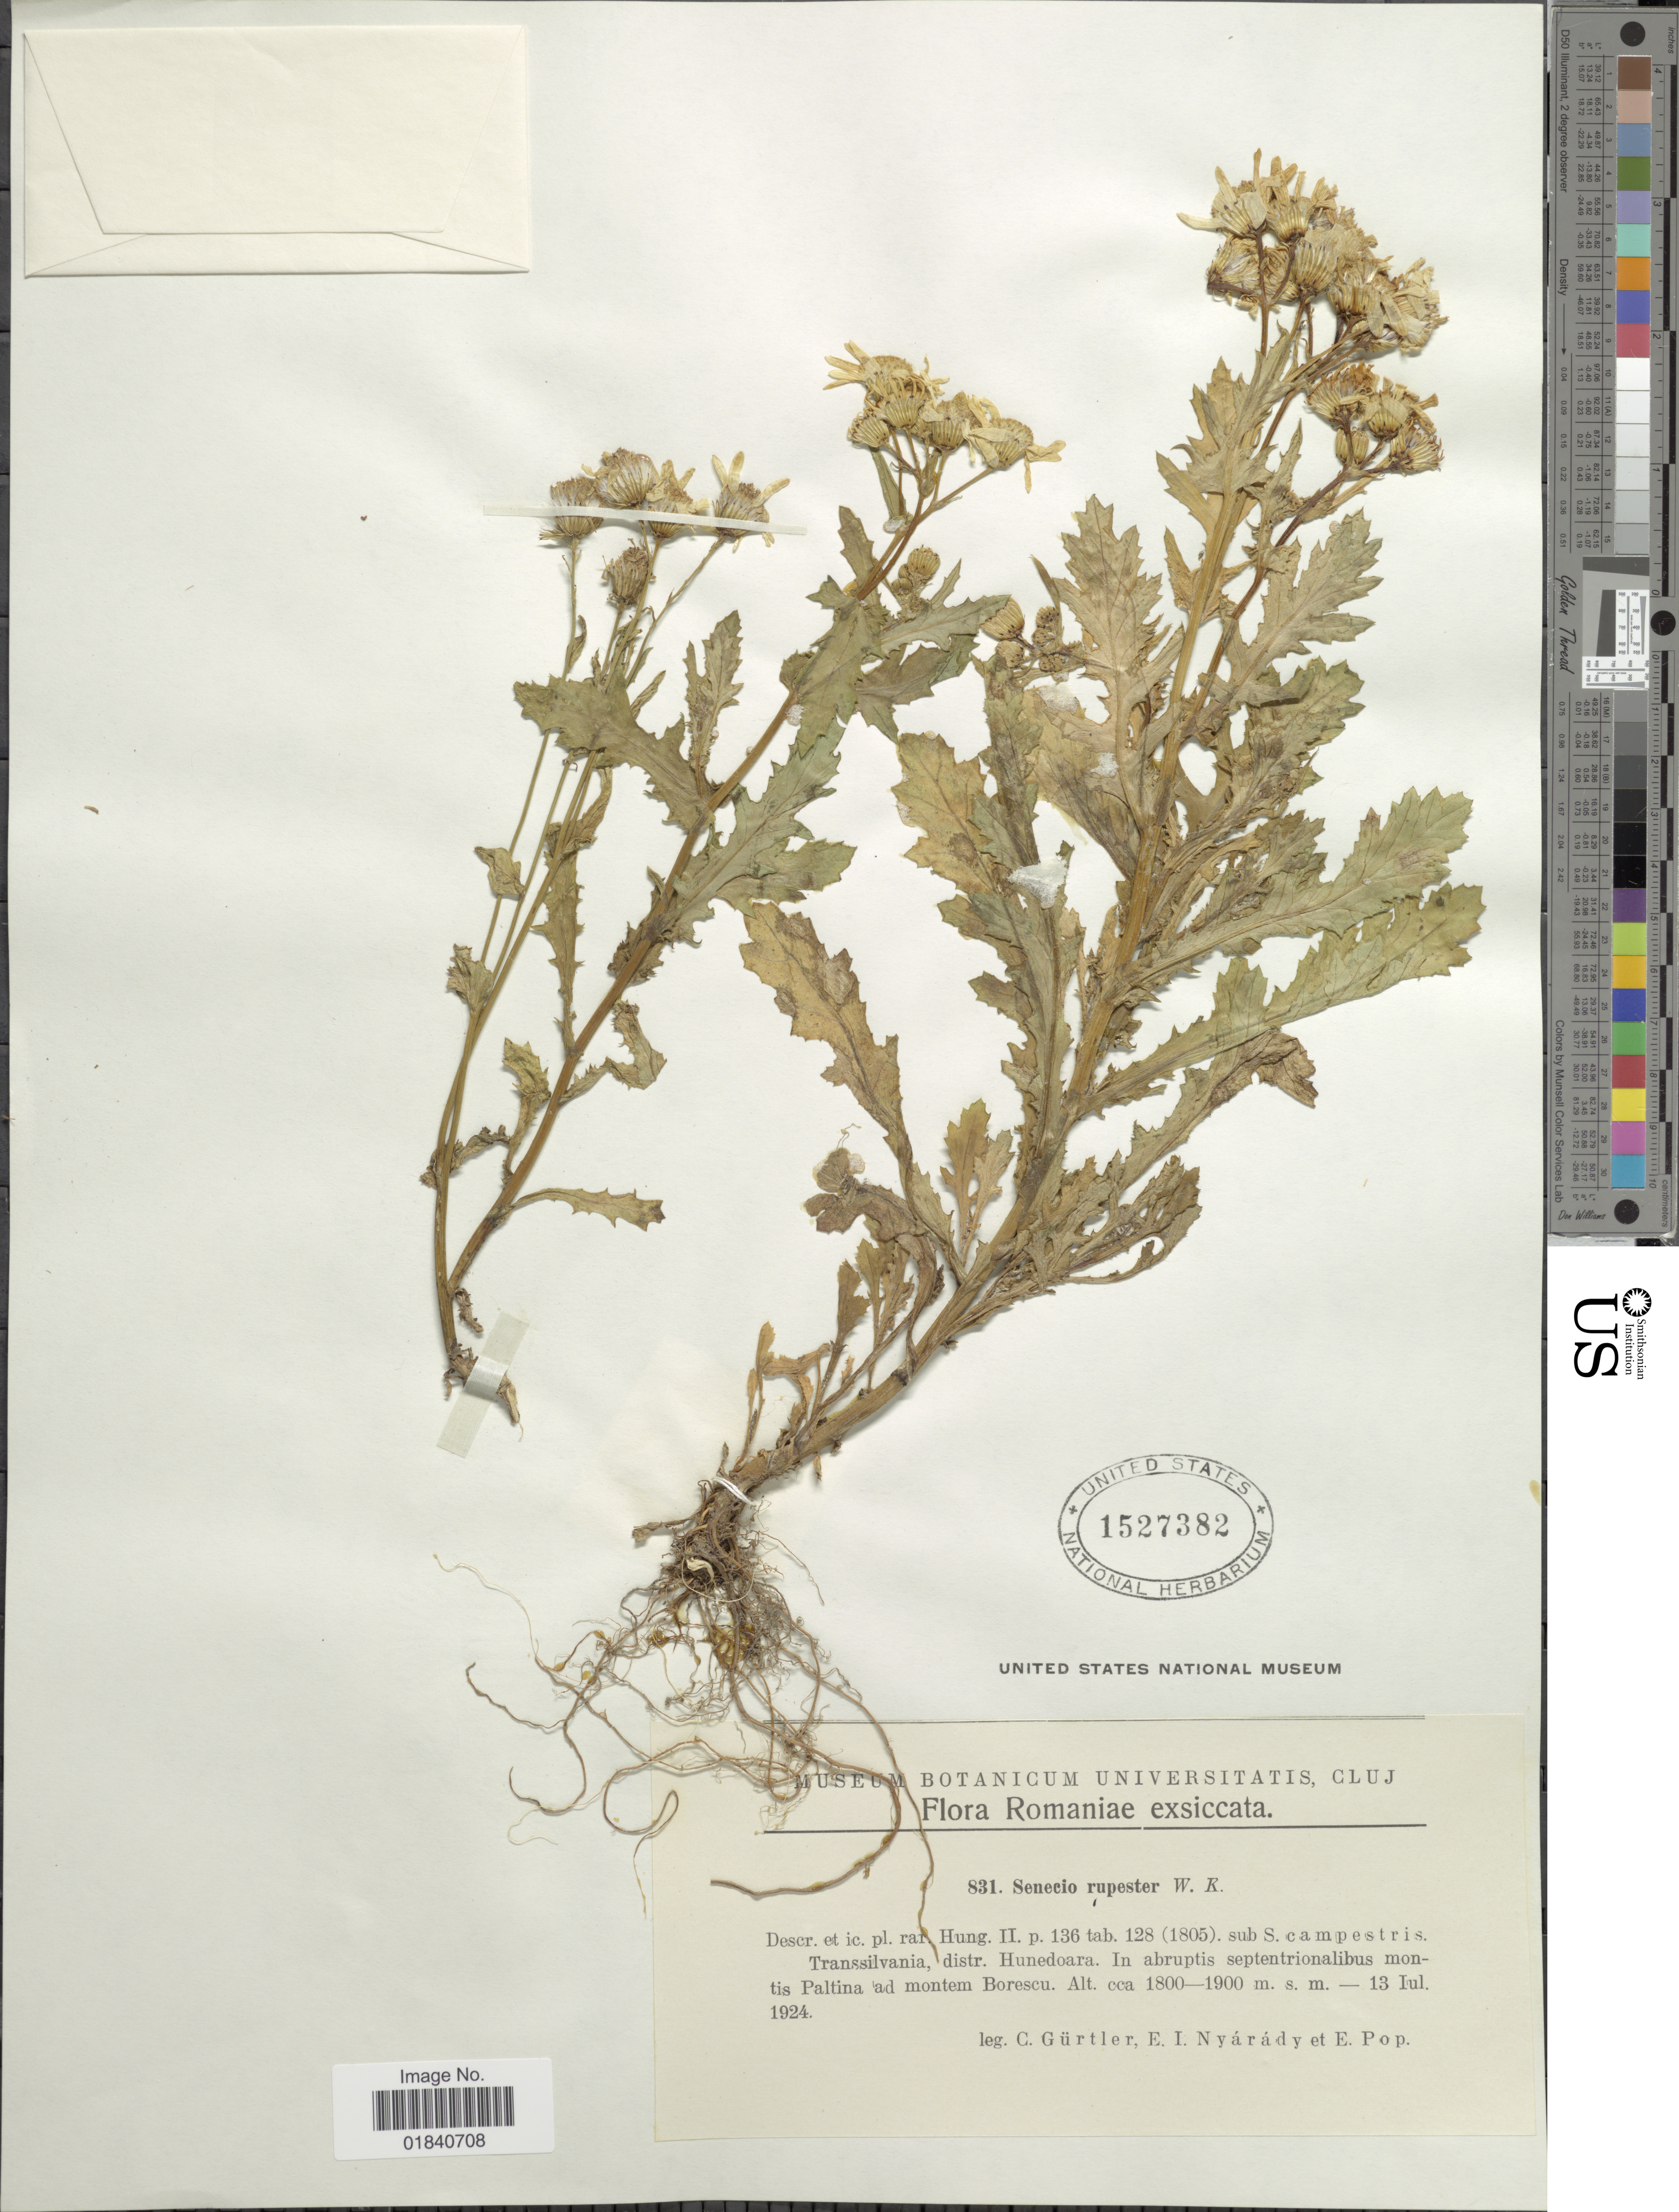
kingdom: Plantae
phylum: Tracheophyta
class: Magnoliopsida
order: Asterales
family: Asteraceae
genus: Senecio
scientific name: Senecio squalidus subsp. rupestris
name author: (Waldst. & Kit.) Greuter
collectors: C. Gürtler, E. Nyárády & E. Pop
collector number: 831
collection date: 1924-07-13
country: Romania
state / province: Hunedoara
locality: Transsilvania. In abruptis septentrionalibus montis Paltina ad montem Borescu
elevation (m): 1800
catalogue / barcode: US 1527382